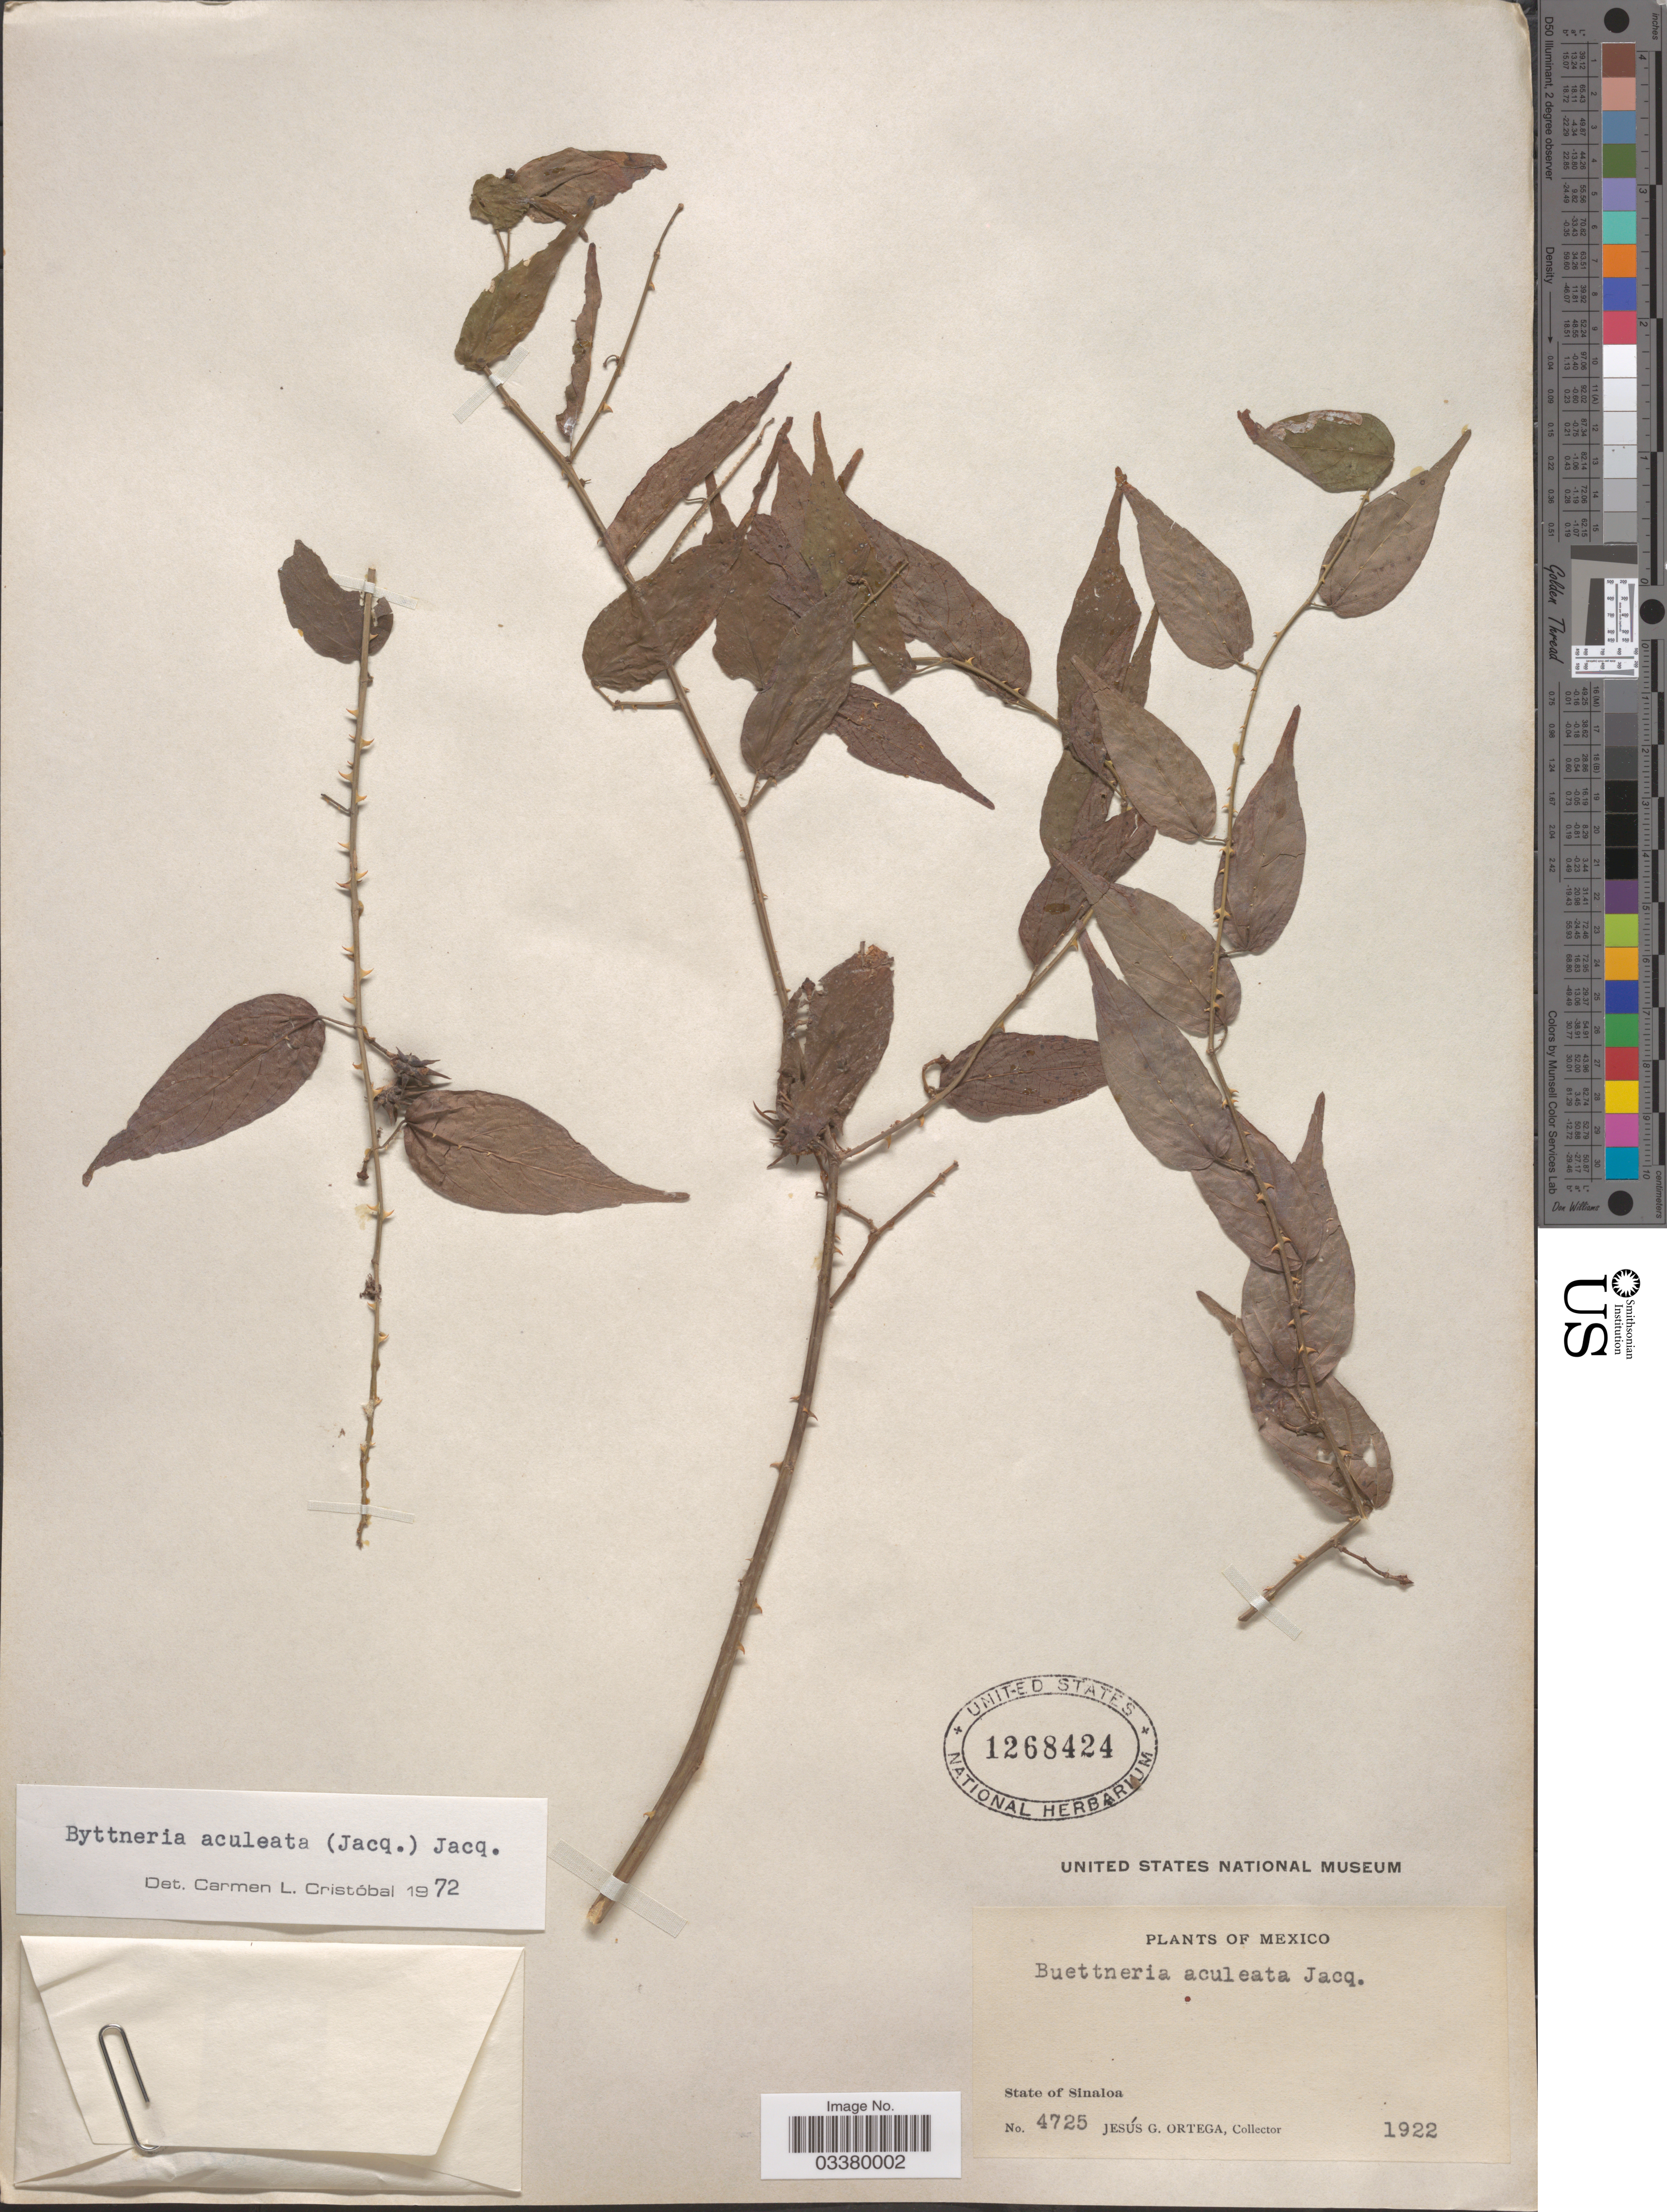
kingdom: Plantae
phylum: Tracheophyta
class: Magnoliopsida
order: Malvales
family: Malvaceae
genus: Byttneria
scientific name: Byttneria aculeata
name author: (Jacq.) Jacq.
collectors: J. Ortega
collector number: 4725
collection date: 1922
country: Mexico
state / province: Sinaloa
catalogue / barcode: US 1268424